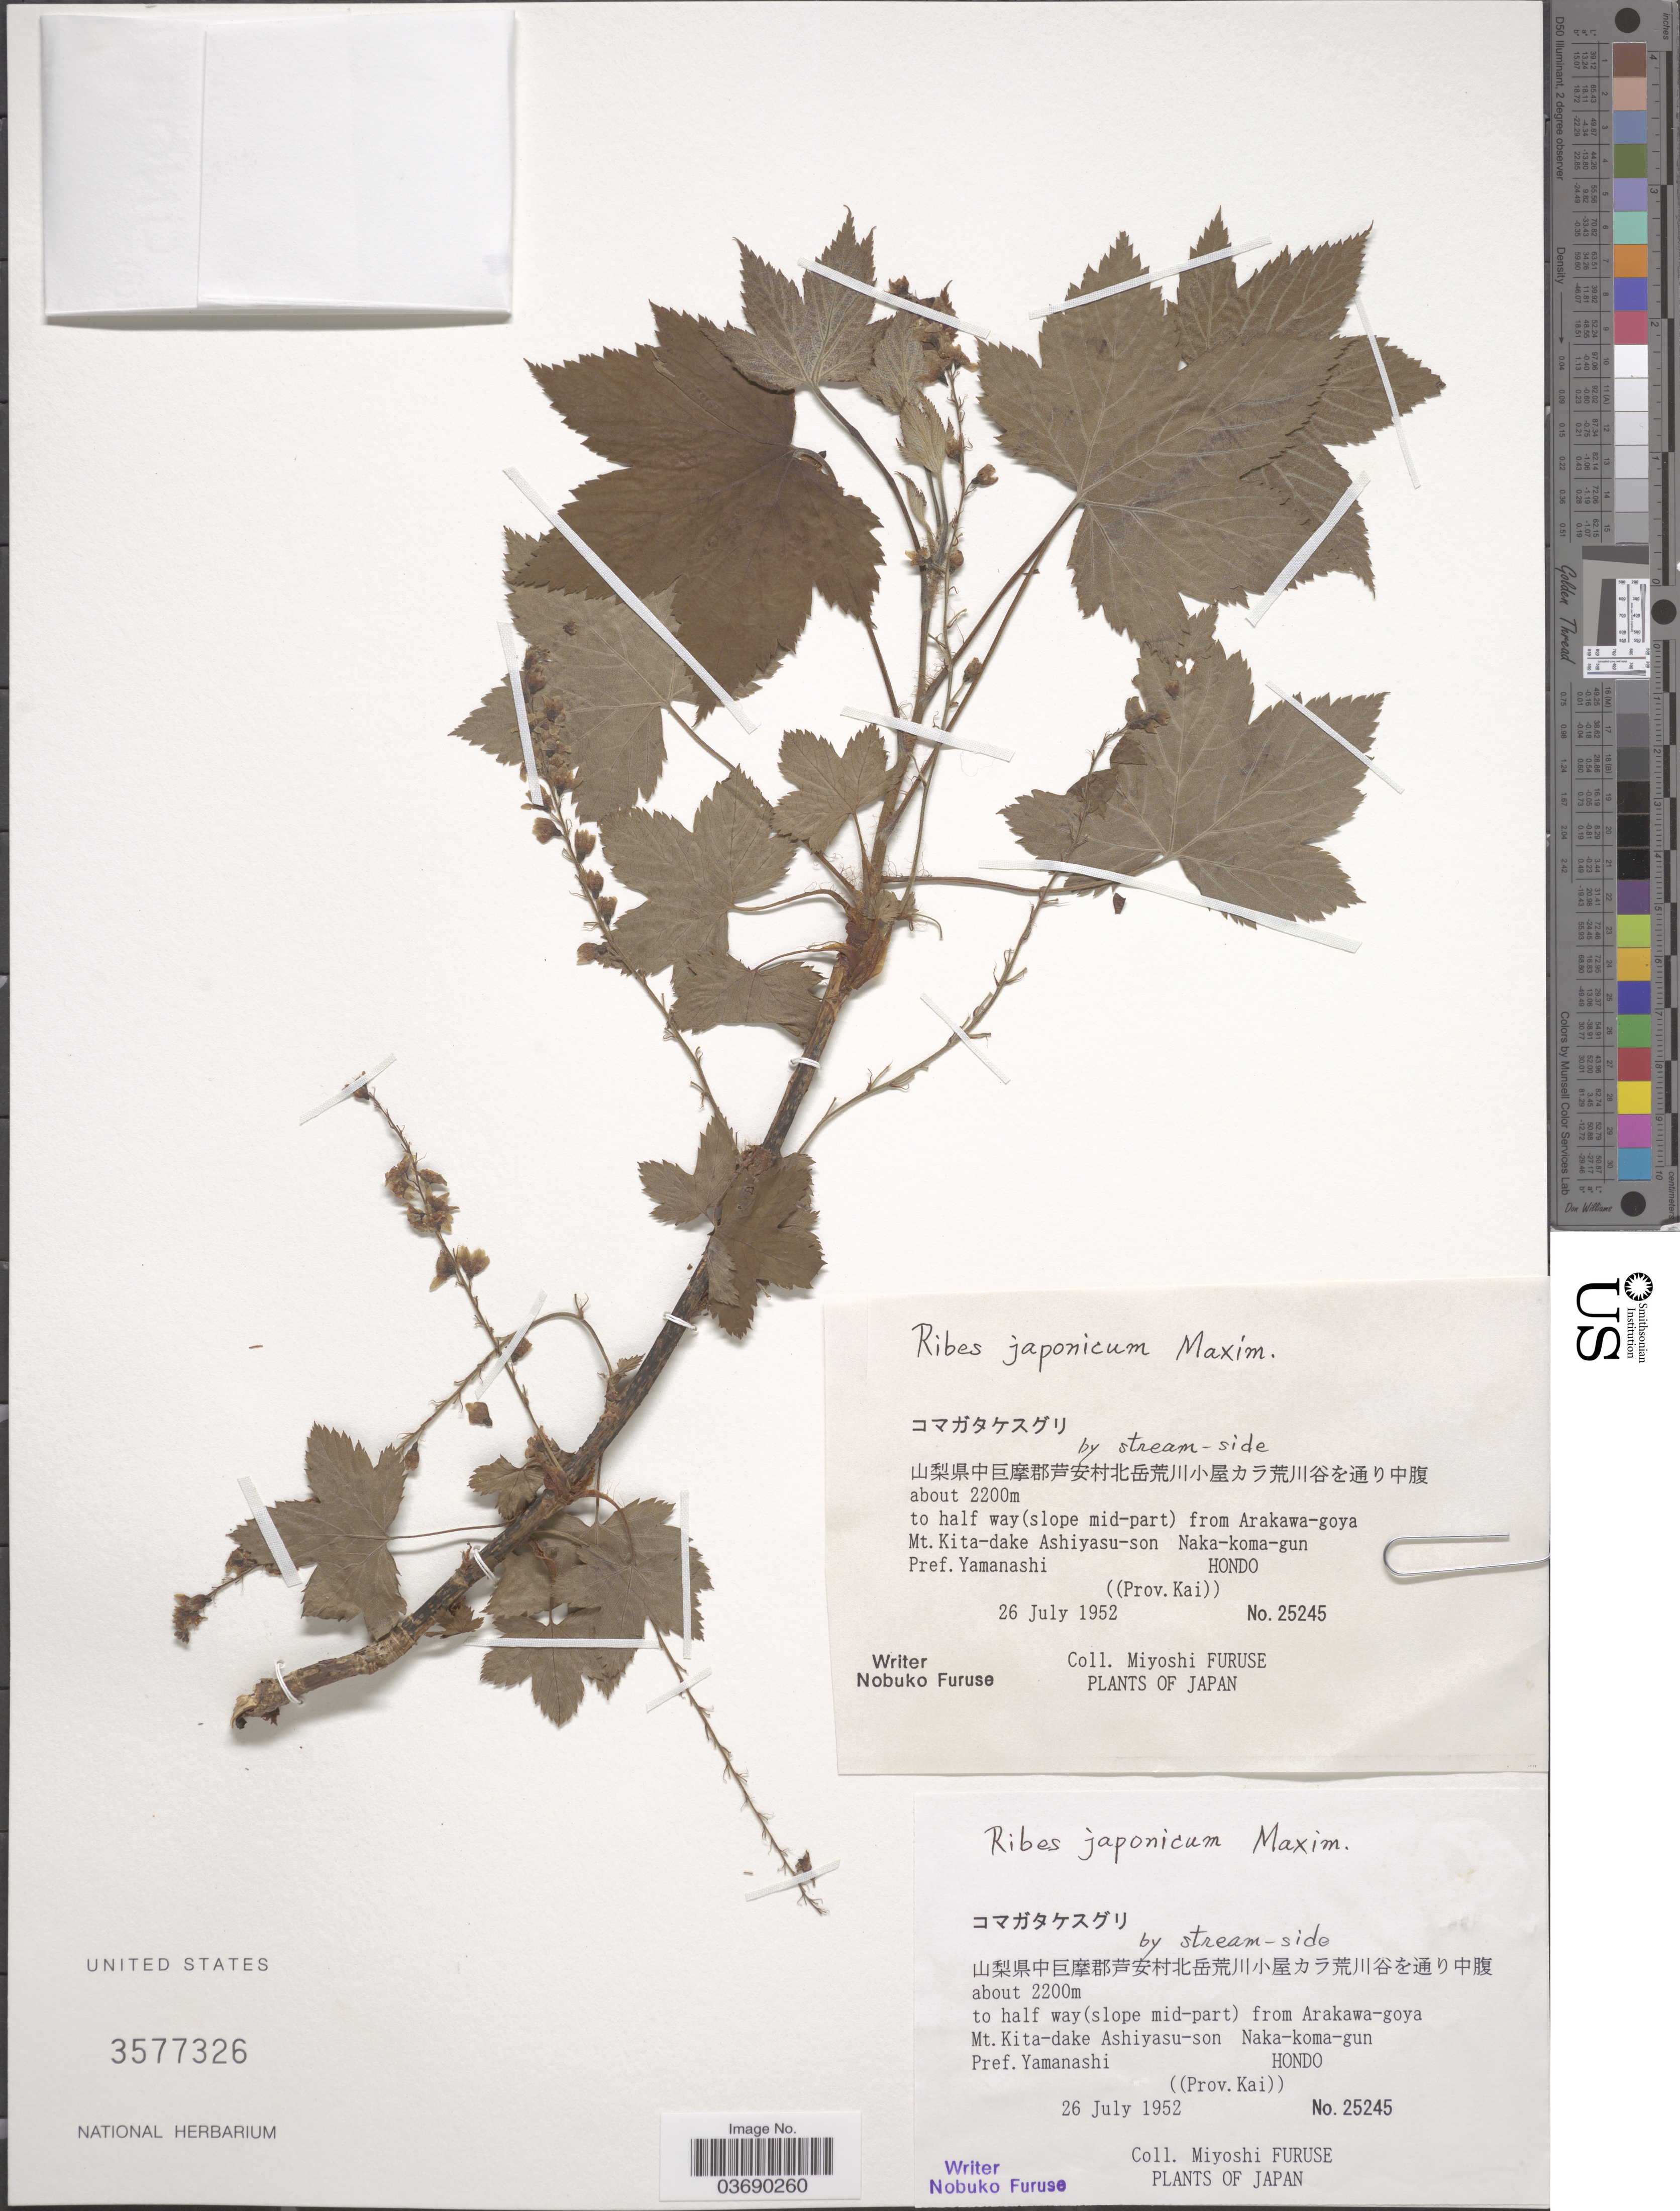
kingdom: Plantae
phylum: Tracheophyta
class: Magnoliopsida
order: Saxifragales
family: Grossulariaceae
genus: Ribes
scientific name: Ribes japonicum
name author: Maxim.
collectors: M. Furuse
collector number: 25245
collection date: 1952-07-26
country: Japan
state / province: Yamanasi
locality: To half way (slope mid-part) from Arakawa-goya. Mt. Kita-dake Ashiyasu-son Naka-koma-gun. Pref. Yamanashi. ((Prov. Kai)).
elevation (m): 2200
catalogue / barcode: US 3577326